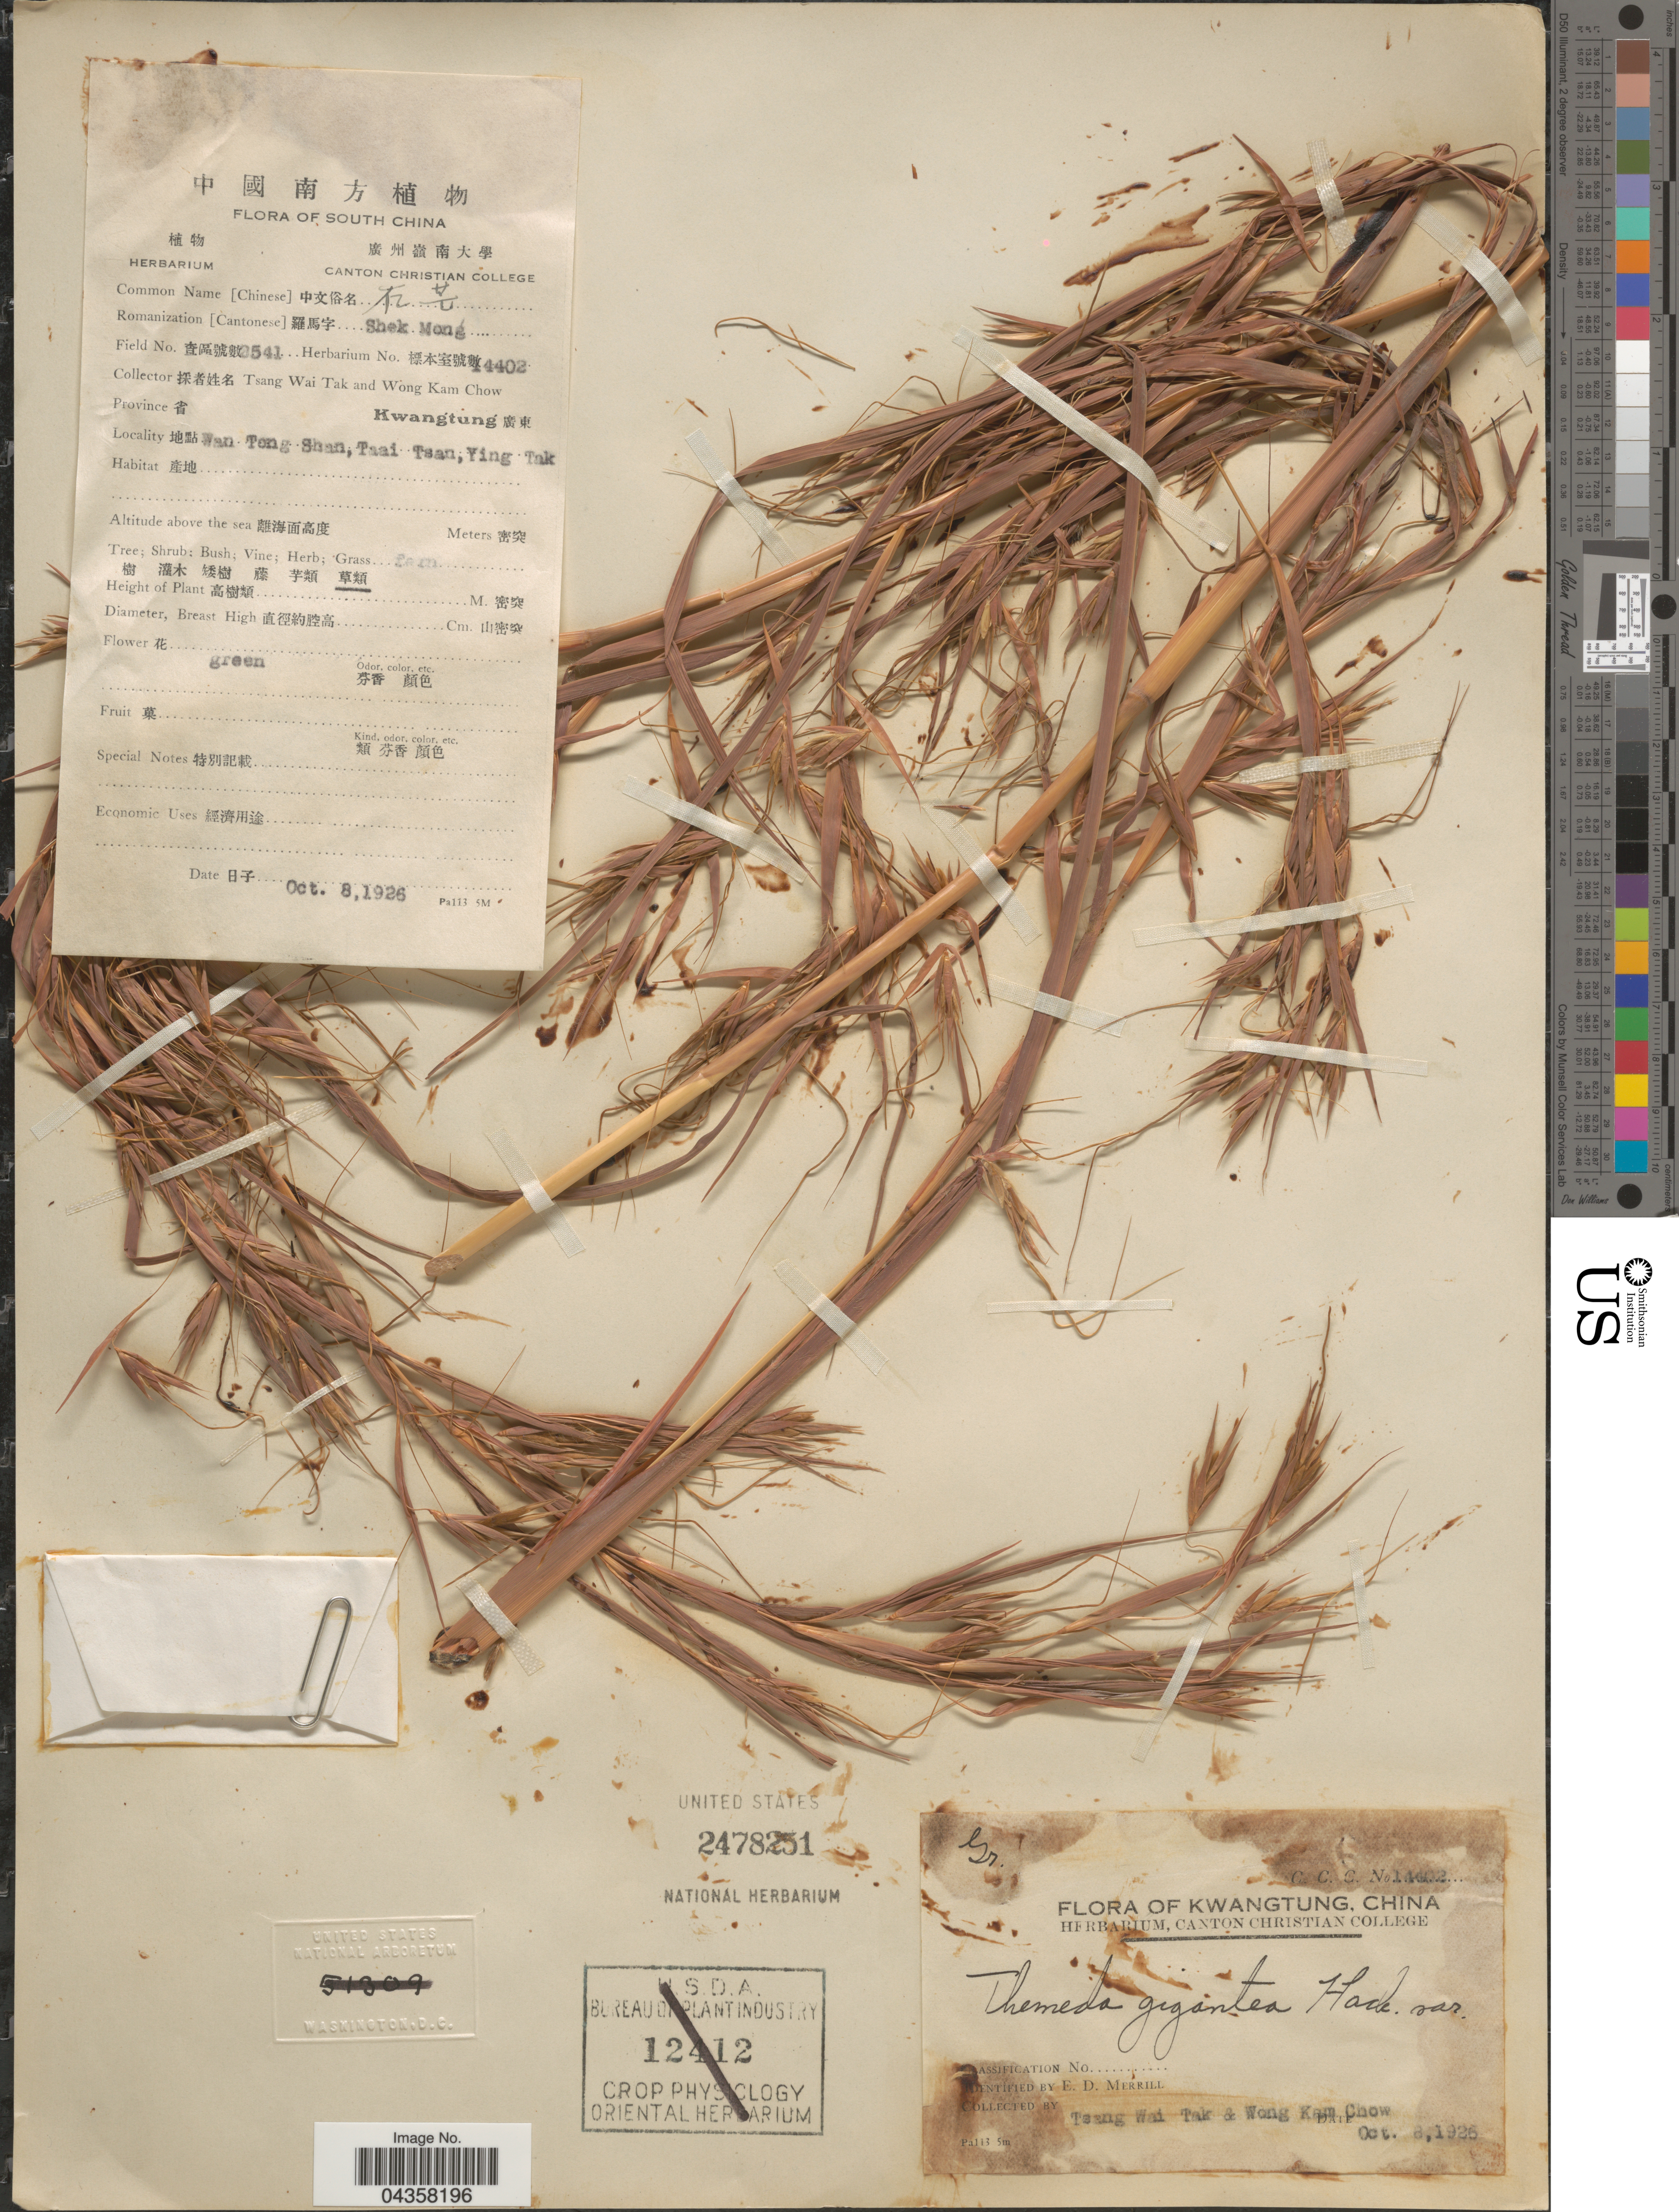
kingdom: Plantae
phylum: Tracheophyta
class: Liliopsida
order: Poales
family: Poaceae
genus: Themeda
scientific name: Themeda gigantea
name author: Hack.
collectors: W. T. Tsang & W. Chow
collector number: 3541/14402*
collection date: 1926-10-08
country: China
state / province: Guangdong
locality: South China. Province [Foreign script] Kwangtung [Foreign script]. Wan Tong Shan, Taai Tsan, Ying Tak.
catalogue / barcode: US 2478251